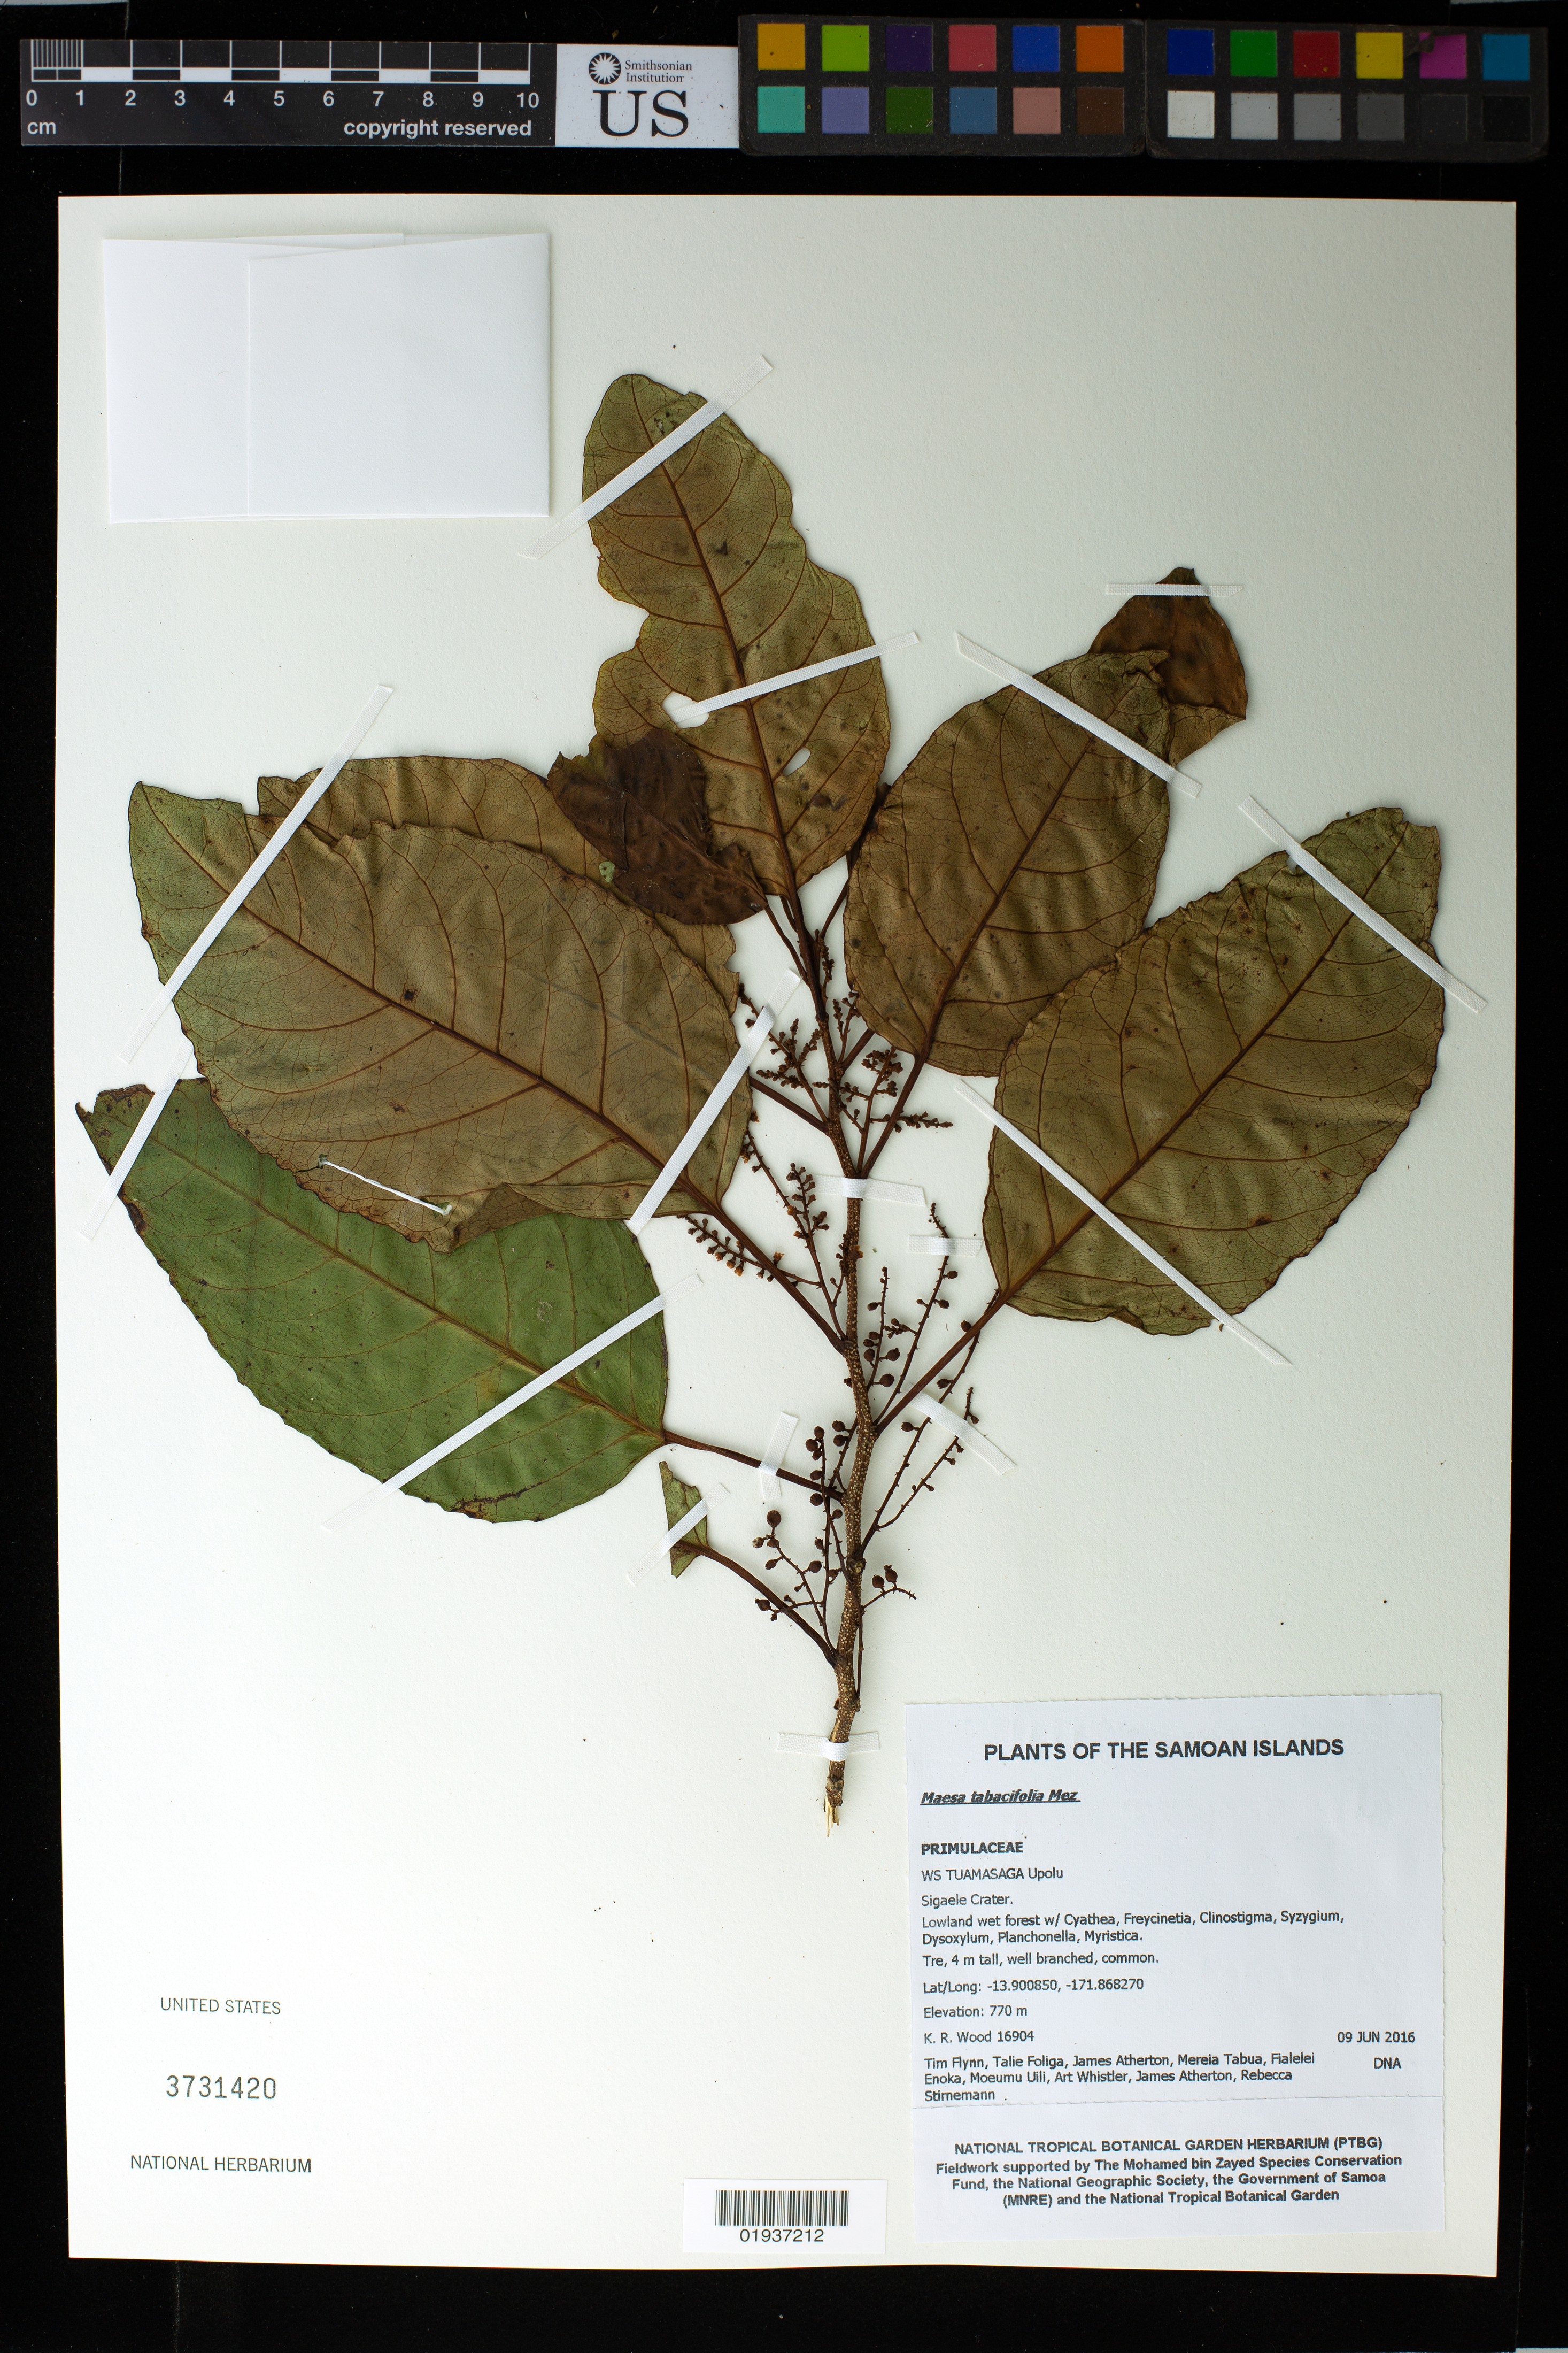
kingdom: Plantae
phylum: Tracheophyta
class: Magnoliopsida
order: Ericales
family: Primulaceae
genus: Maesa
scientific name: Maesa tabacifolia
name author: Mez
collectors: K. R. Wood, T. W. Flynn, T. Foliga, J. Atherton, M. Tabua, F. Enoka, M. Uili & A. Whistler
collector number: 16904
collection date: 2016-06-09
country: Samoa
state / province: Tuamasaga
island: Upolu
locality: Upolu, Sigaele Crater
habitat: Lowland wet forest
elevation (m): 770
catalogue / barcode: US 3731420